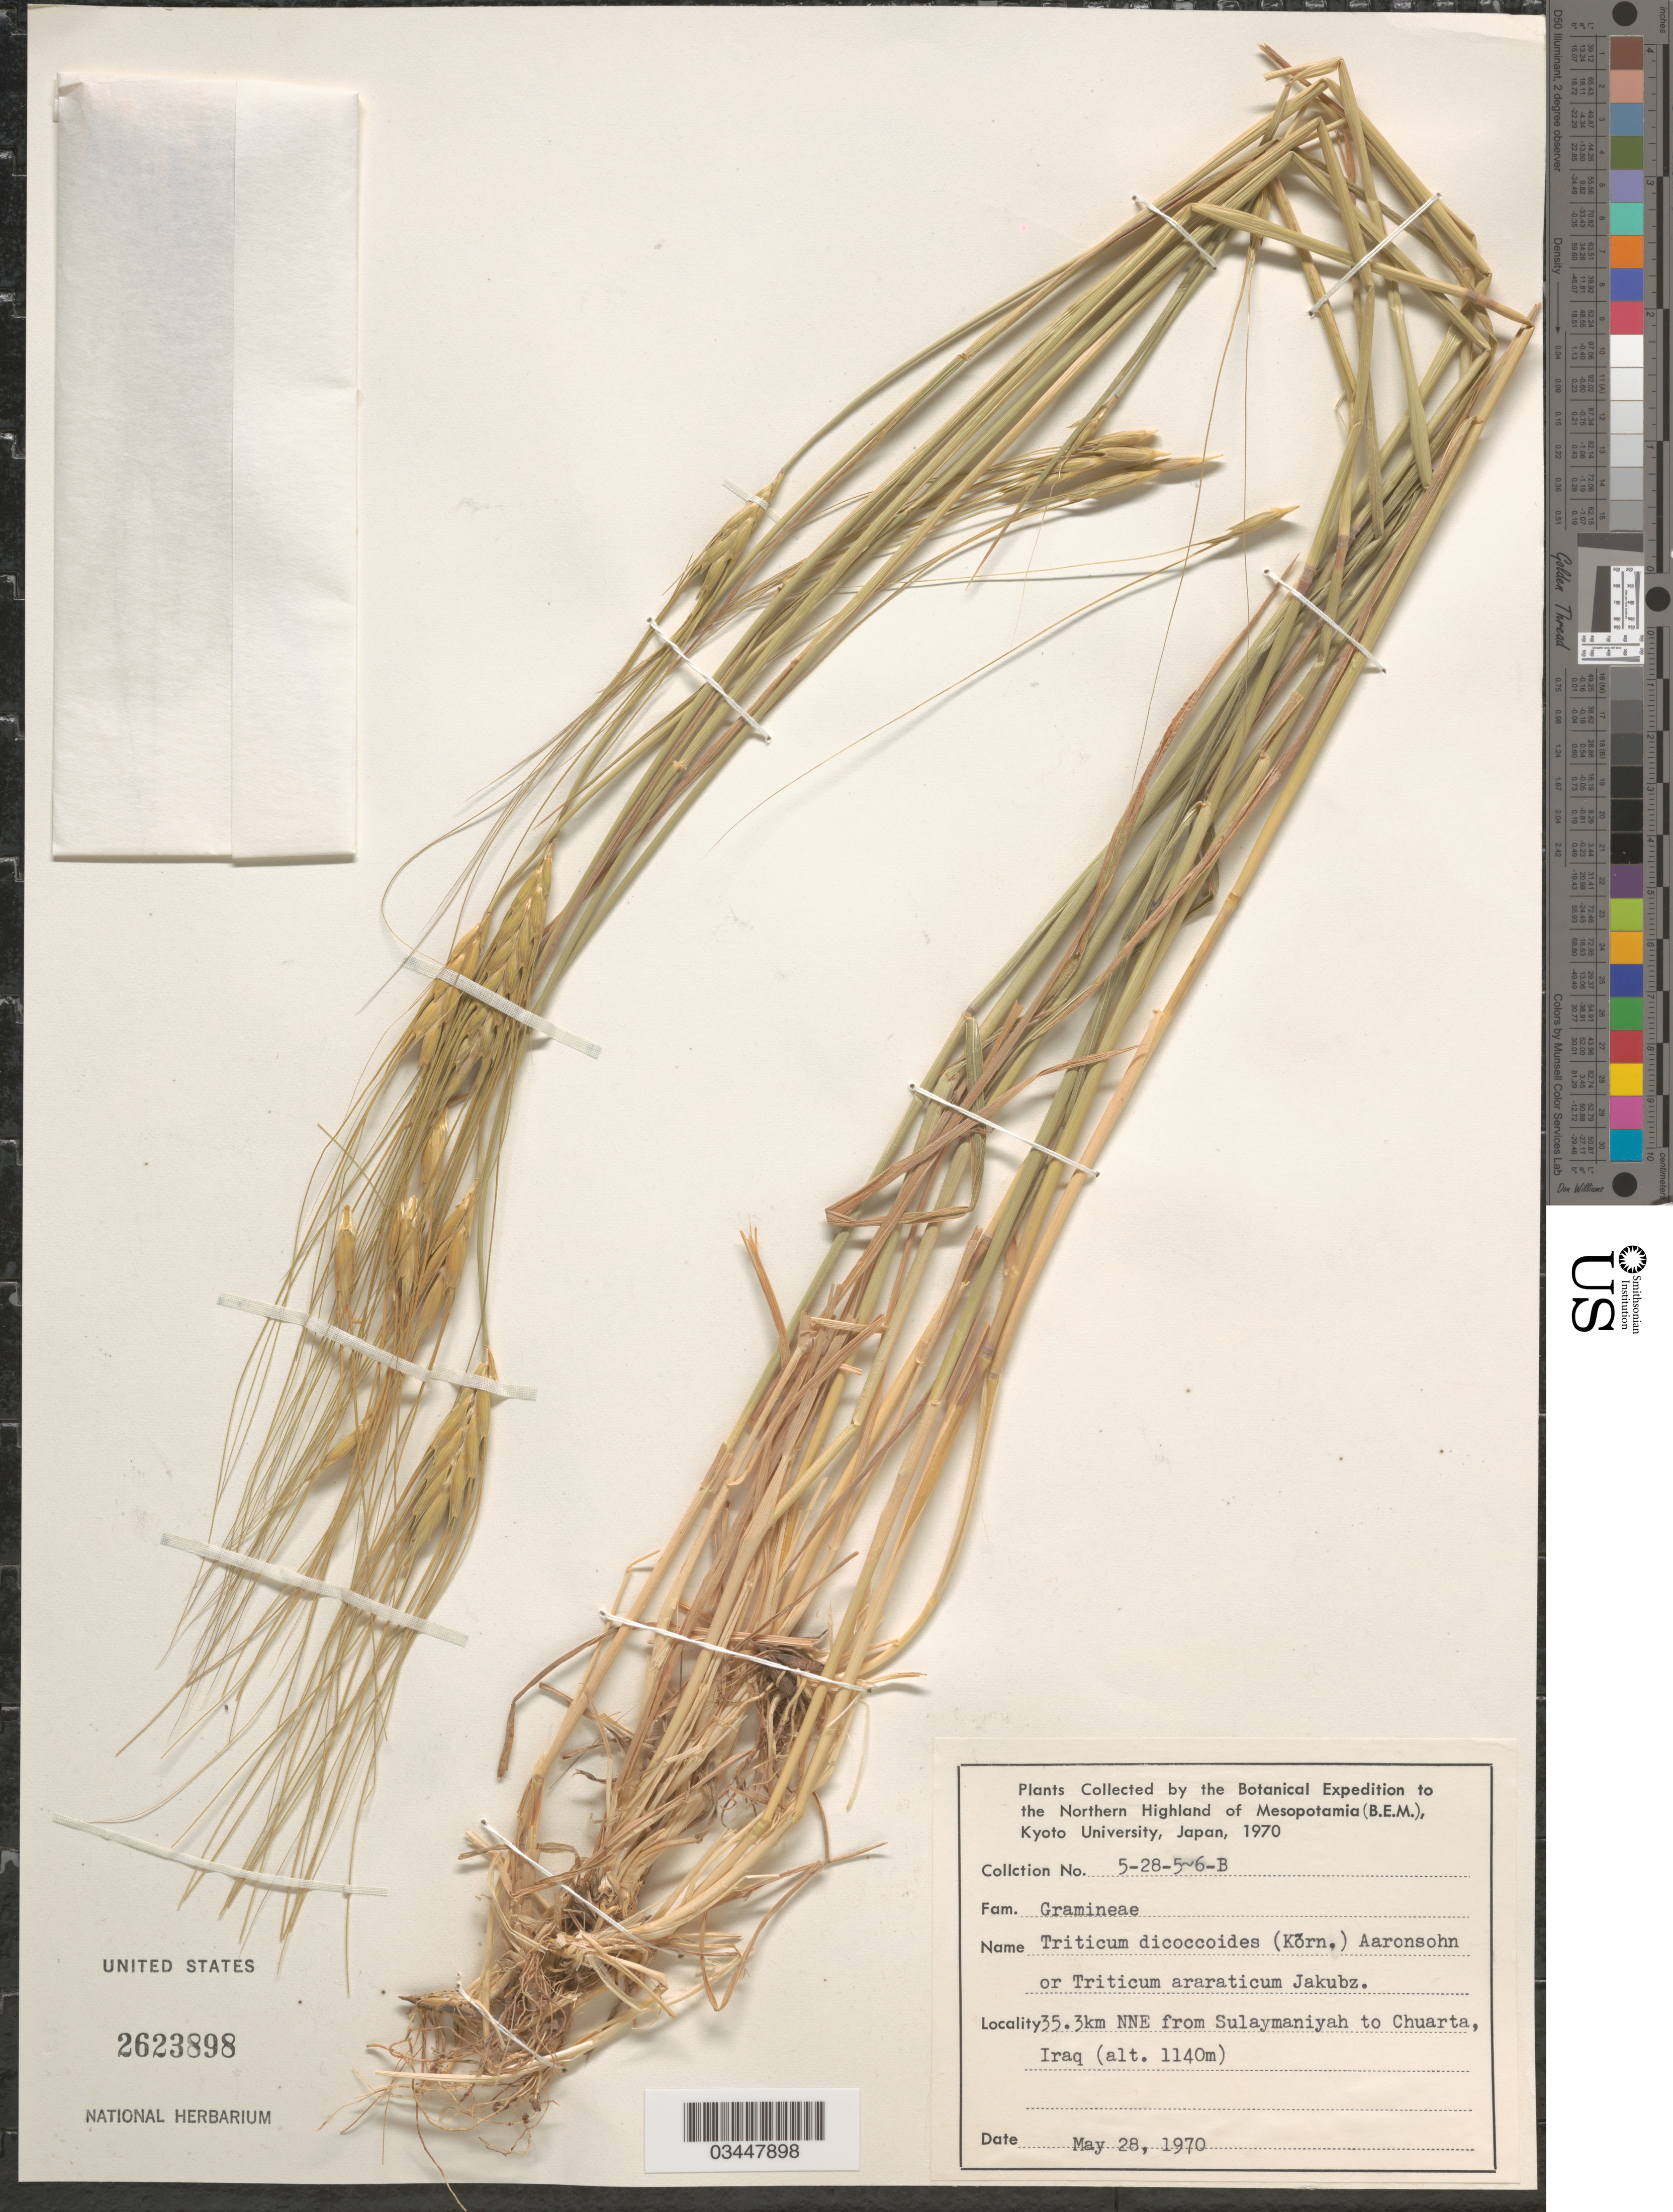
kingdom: Plantae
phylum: Tracheophyta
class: Liliopsida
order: Poales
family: Poaceae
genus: Triticum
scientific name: Triticum dicoccoides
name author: (Körn.) Körn. ex Schweinf.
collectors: Botanical Expedition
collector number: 5-28-5~6-B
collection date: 1970-05-28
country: Iraq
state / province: As Sulaymānīyah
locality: To the Northern Highland of Mesopotamia (B.E.M.). 35.3km NNE from Sulaymaniyah to Chuarta.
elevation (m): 1140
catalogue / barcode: US 2623898